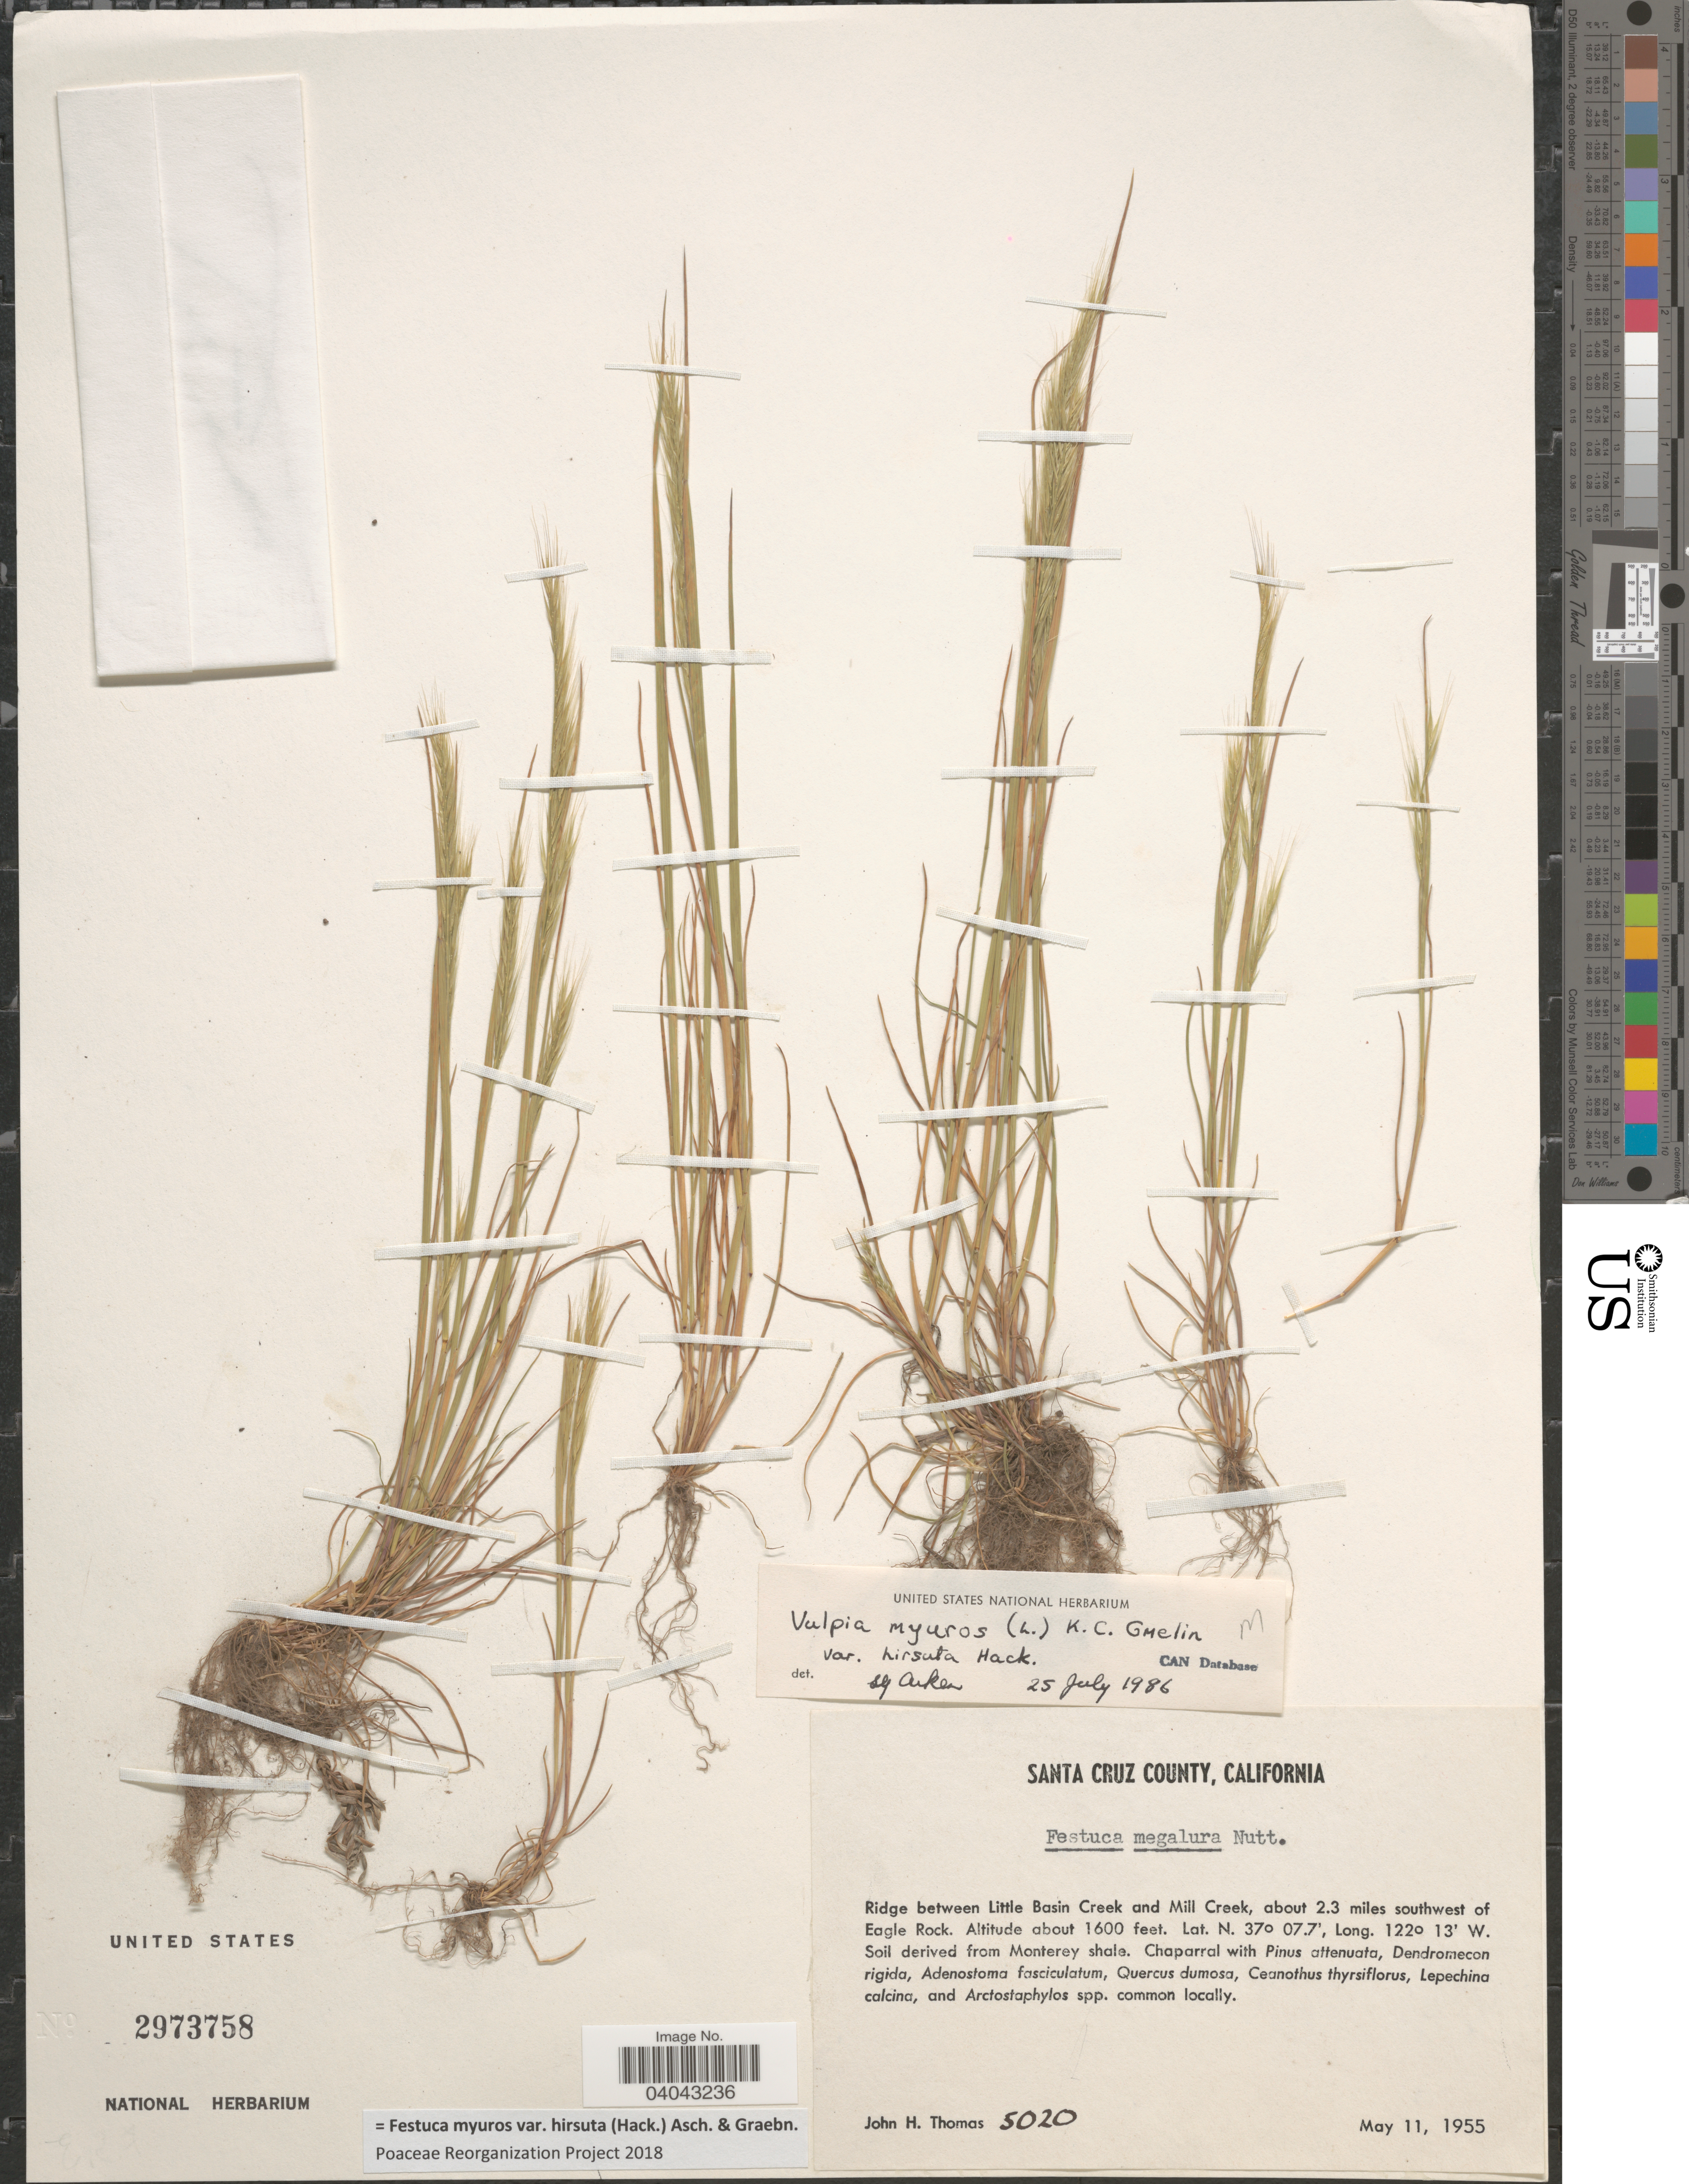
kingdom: Plantae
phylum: Tracheophyta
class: Liliopsida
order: Poales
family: Poaceae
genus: Festuca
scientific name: Festuca myuros var. hirsuta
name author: (Hack.) Asch. & Graebn.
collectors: J. H. Thomas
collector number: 5020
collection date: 1955-05-11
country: United States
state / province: California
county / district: Santa Cruz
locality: Santa Cruz County. Ridge between Little Basin Creek and Mill Creek, about 2.3 miles southwest of Eagle Rock.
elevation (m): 488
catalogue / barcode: US 2973758